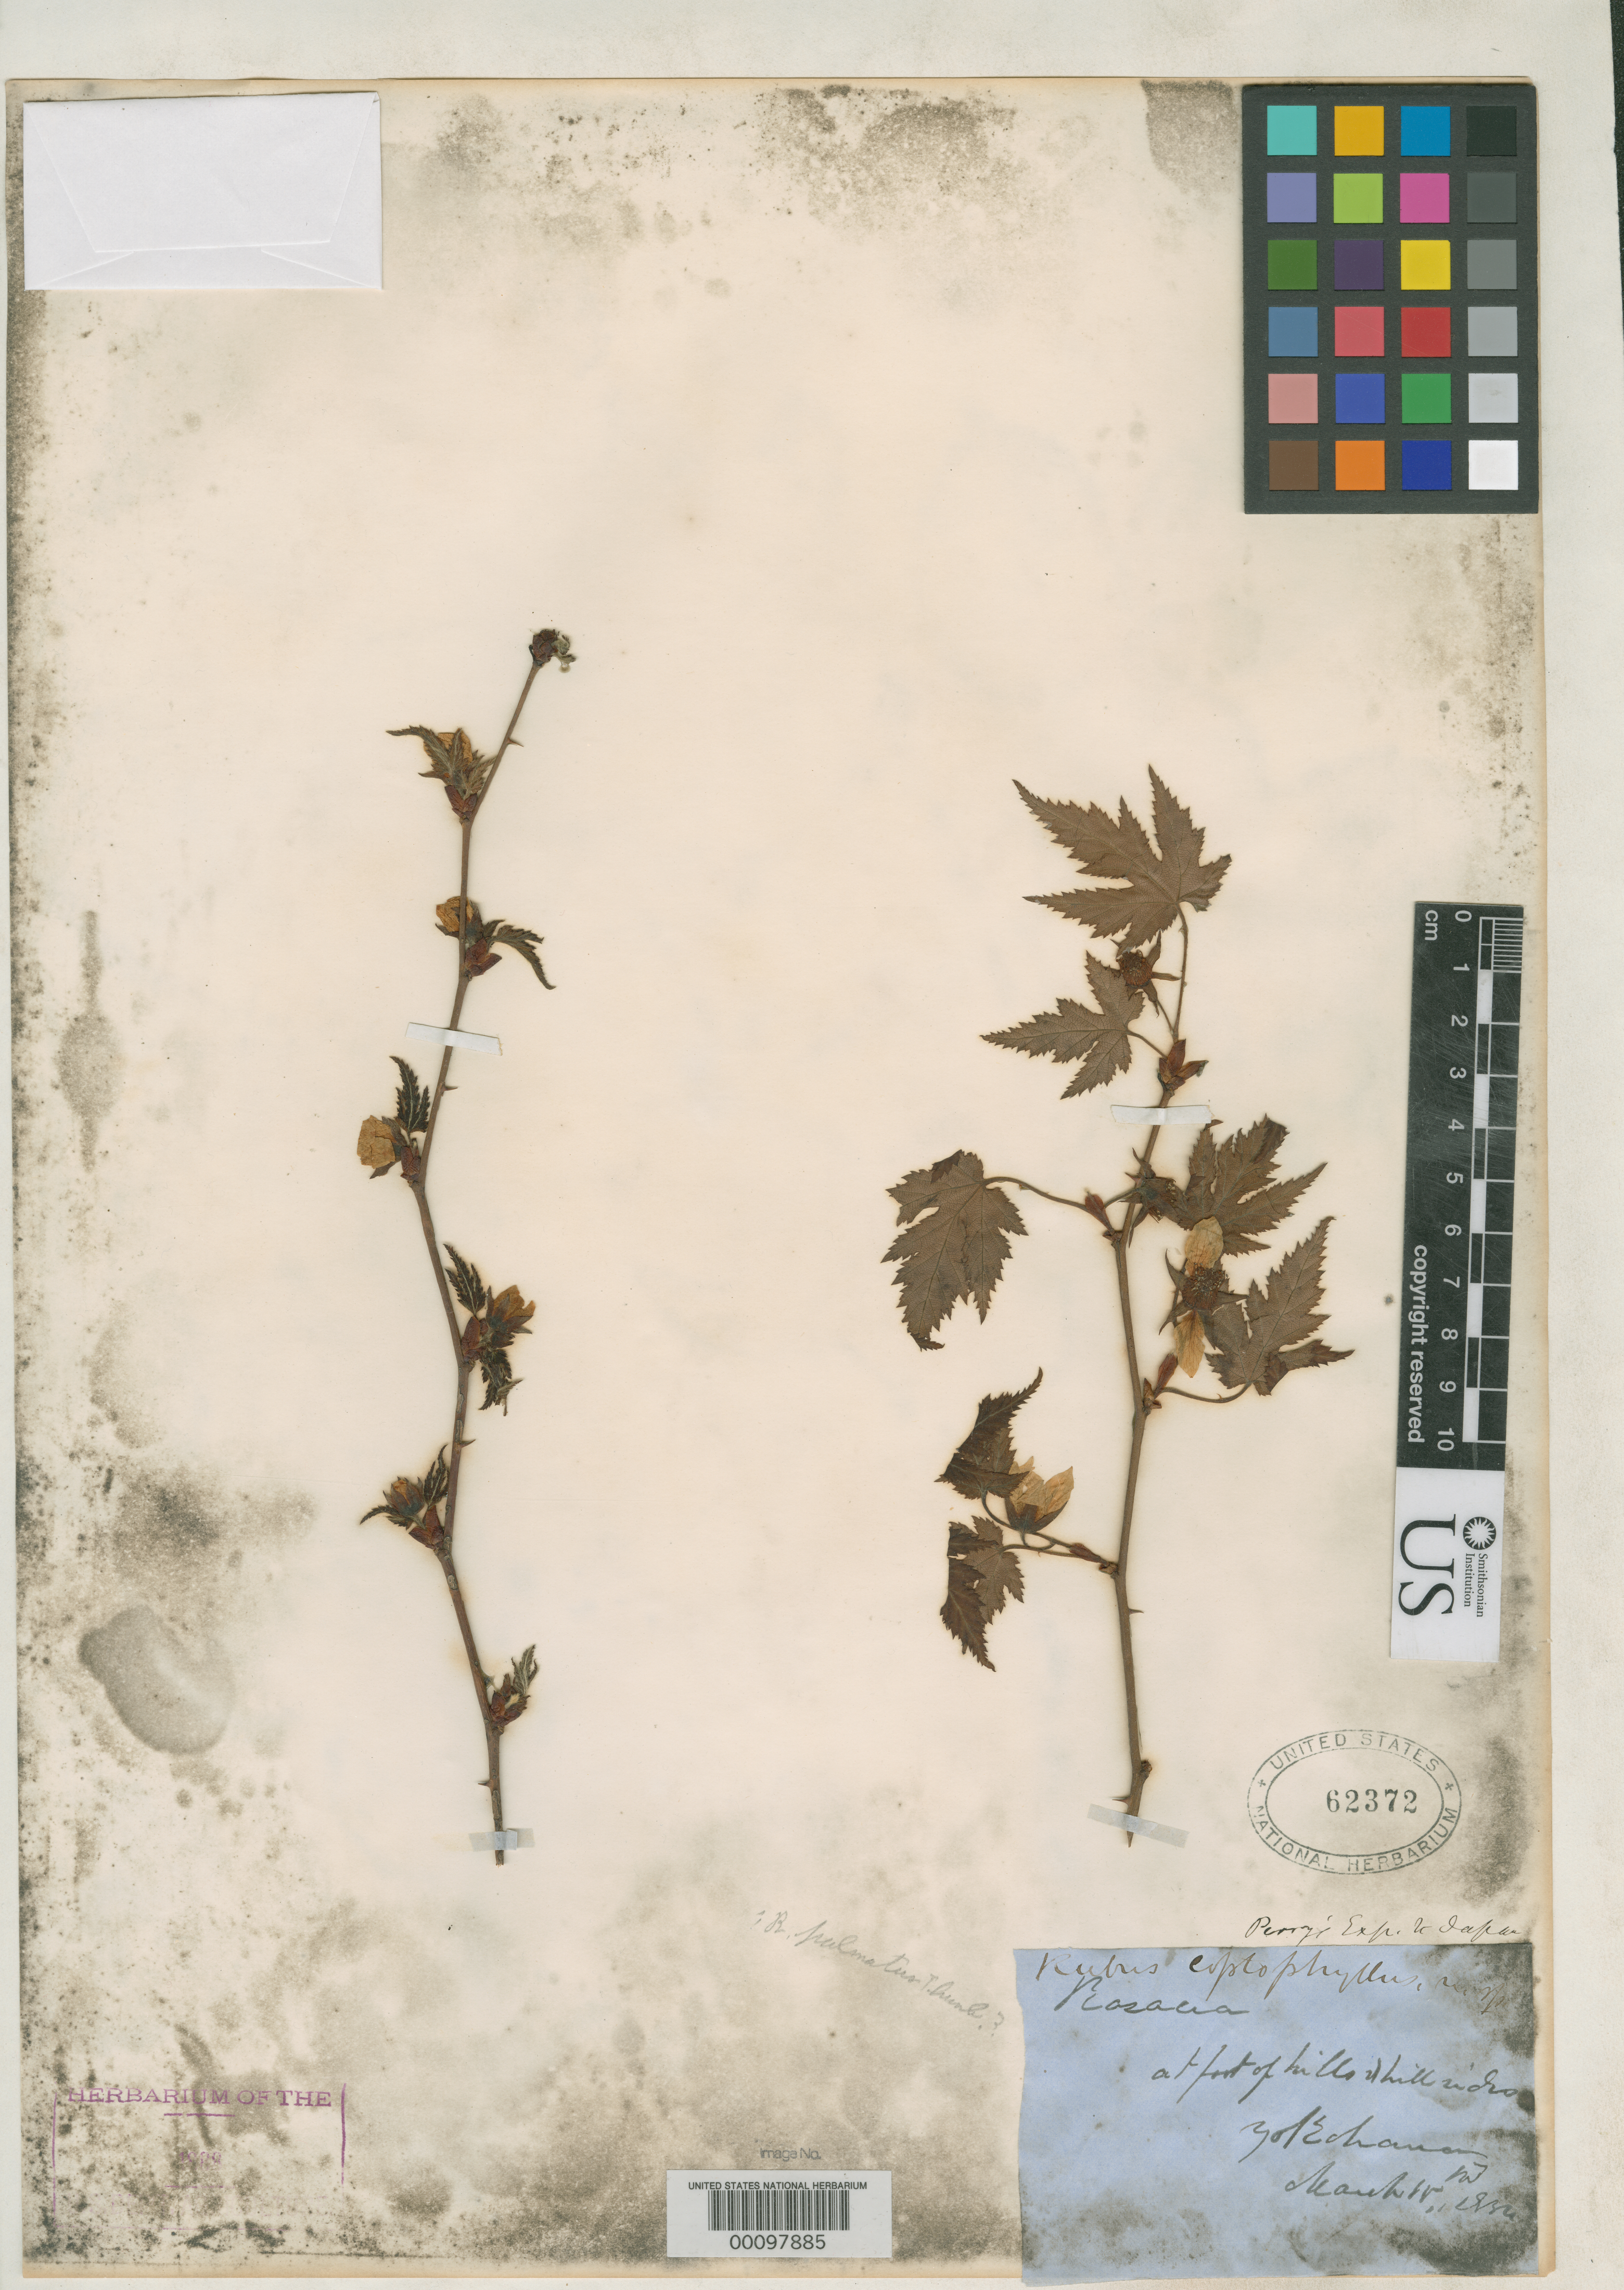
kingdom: Plantae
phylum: Tracheophyta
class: Magnoliopsida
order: Rosales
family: Rosaceae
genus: Rubus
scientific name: Rubus coptophyllus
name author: A. Gray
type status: Type Collection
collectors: Perry Exped.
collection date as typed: Mar 1854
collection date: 1854-03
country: Japan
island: Honshu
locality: Yokohama.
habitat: At foot of hills & hillsides.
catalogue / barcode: US 62372